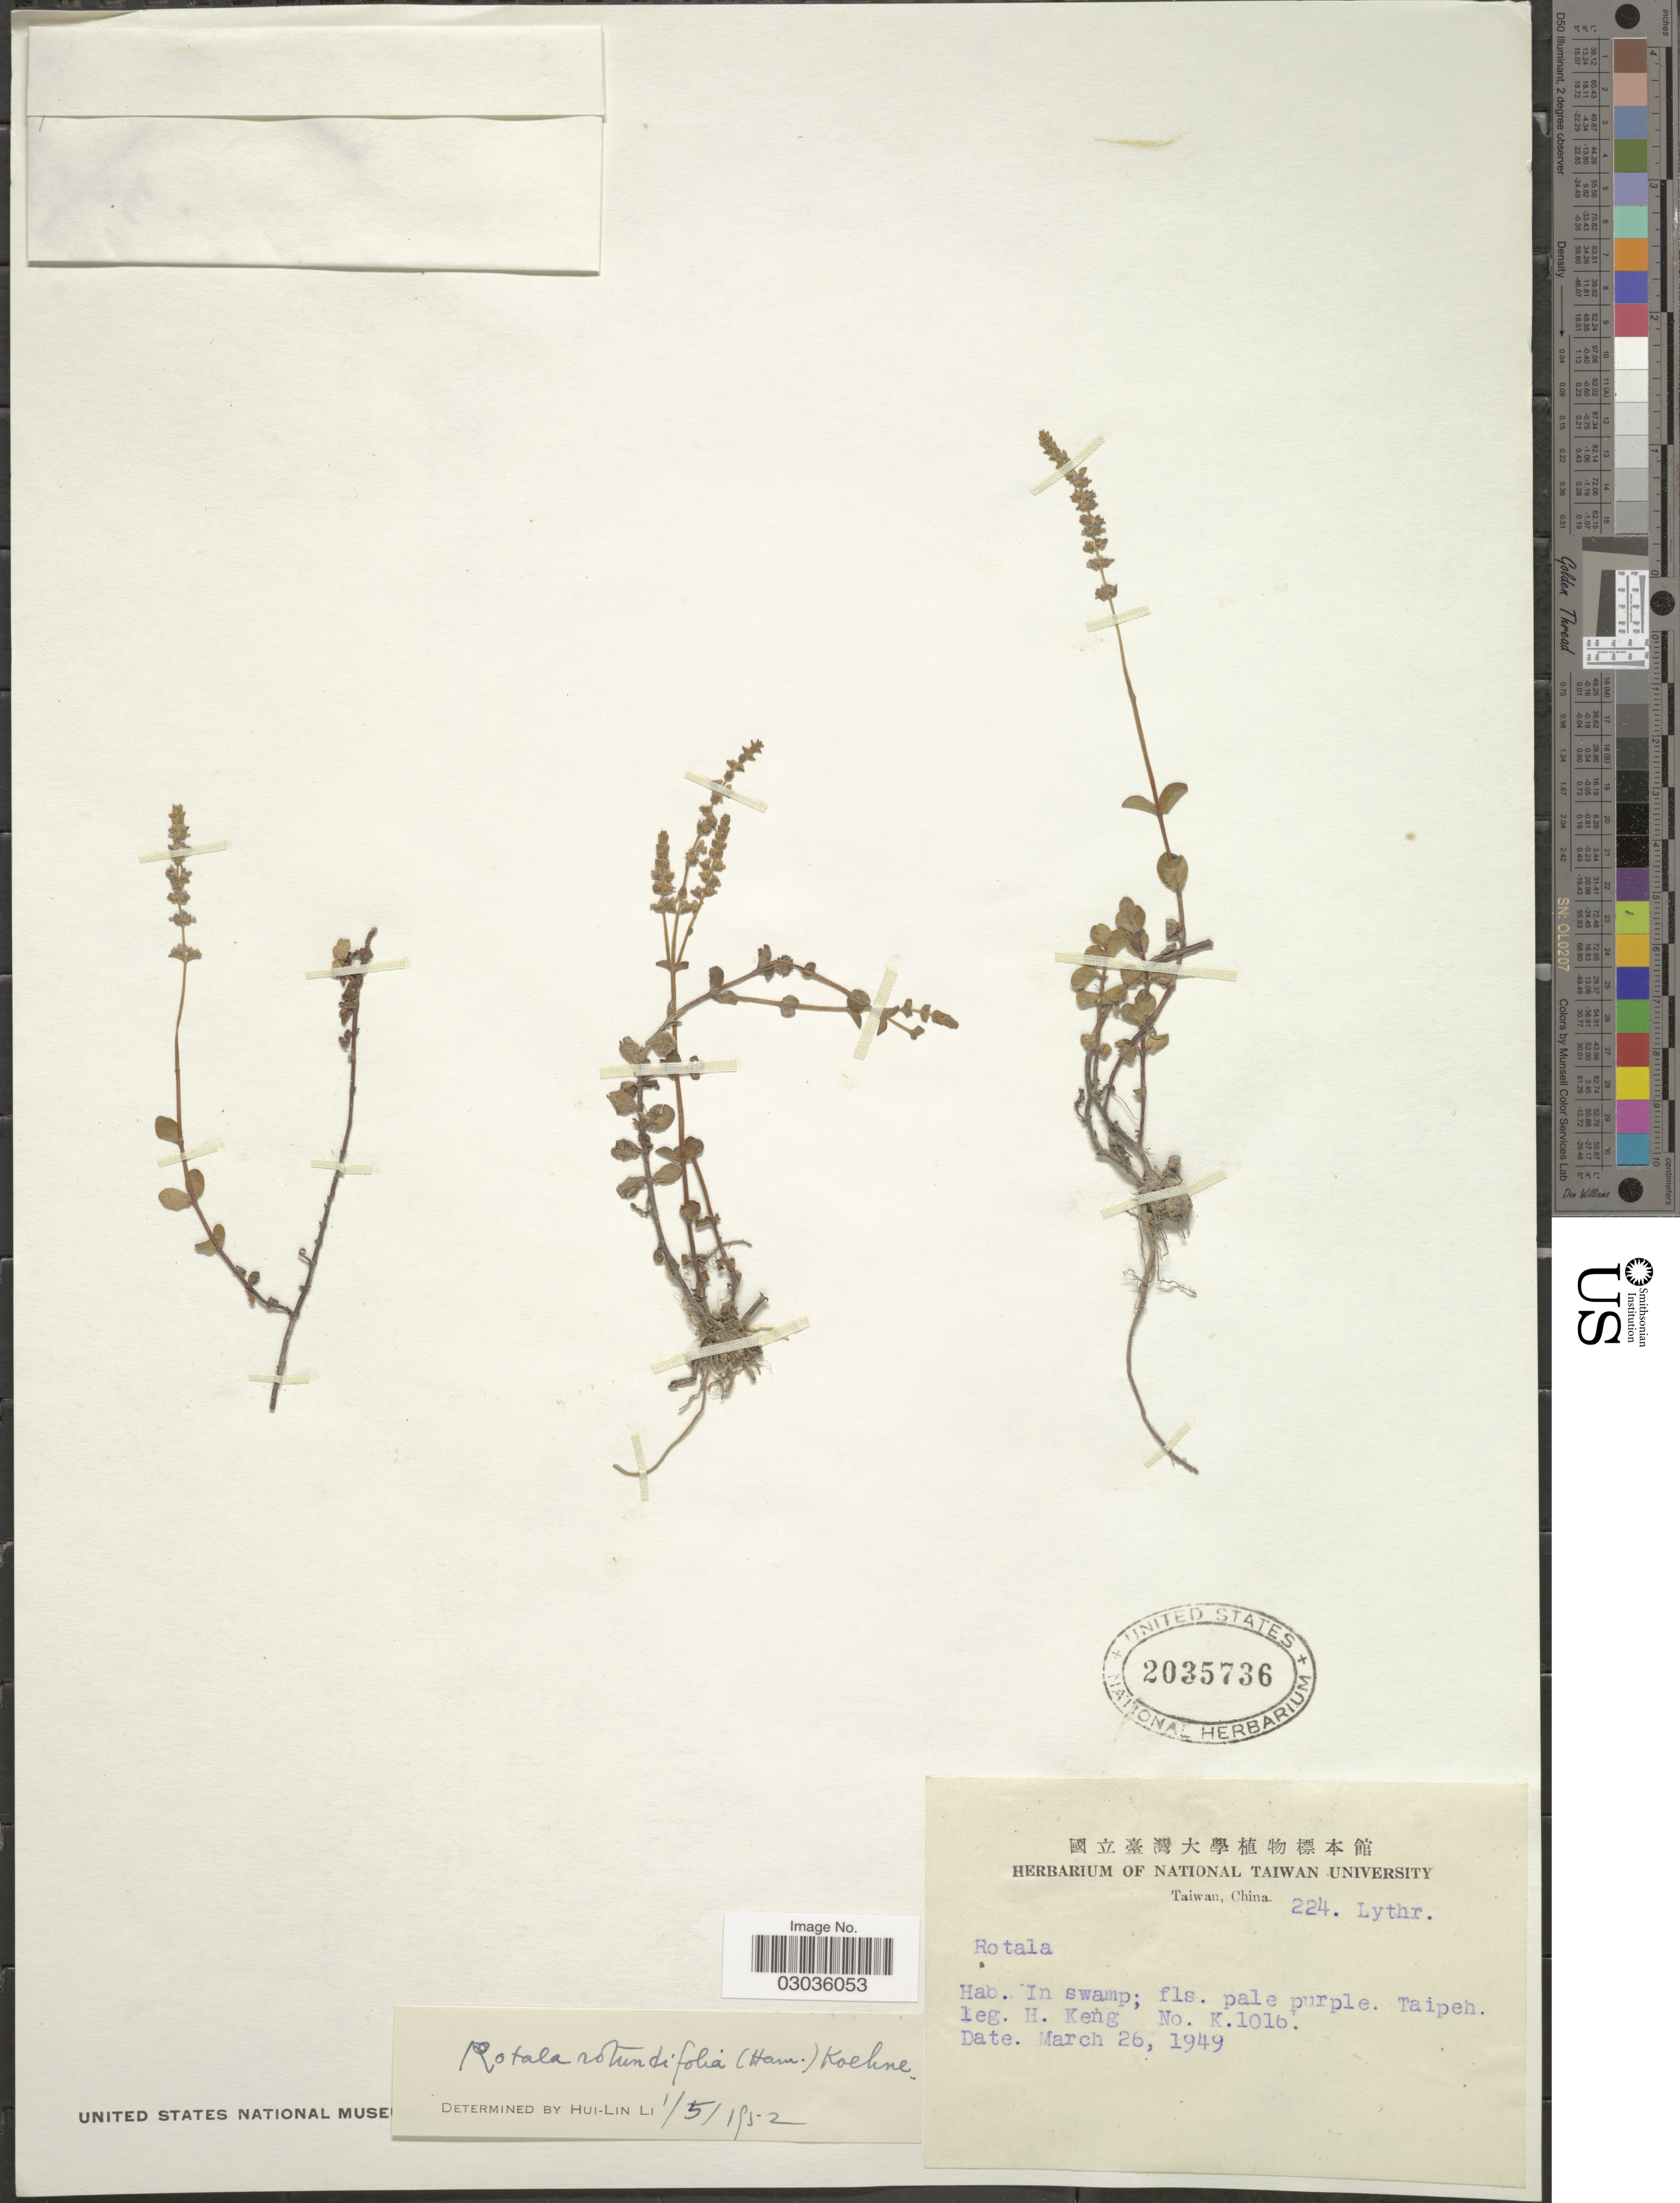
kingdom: Plantae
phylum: Tracheophyta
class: Magnoliopsida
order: Myrtales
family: Lythraceae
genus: Rotala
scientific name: Rotala rotundifolia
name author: (Buch.-Ham. & Roxb.) Koehne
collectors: H. Keng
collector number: K1016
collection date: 1949-03-26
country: Taiwan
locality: Taipeh.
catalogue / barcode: US 2035736